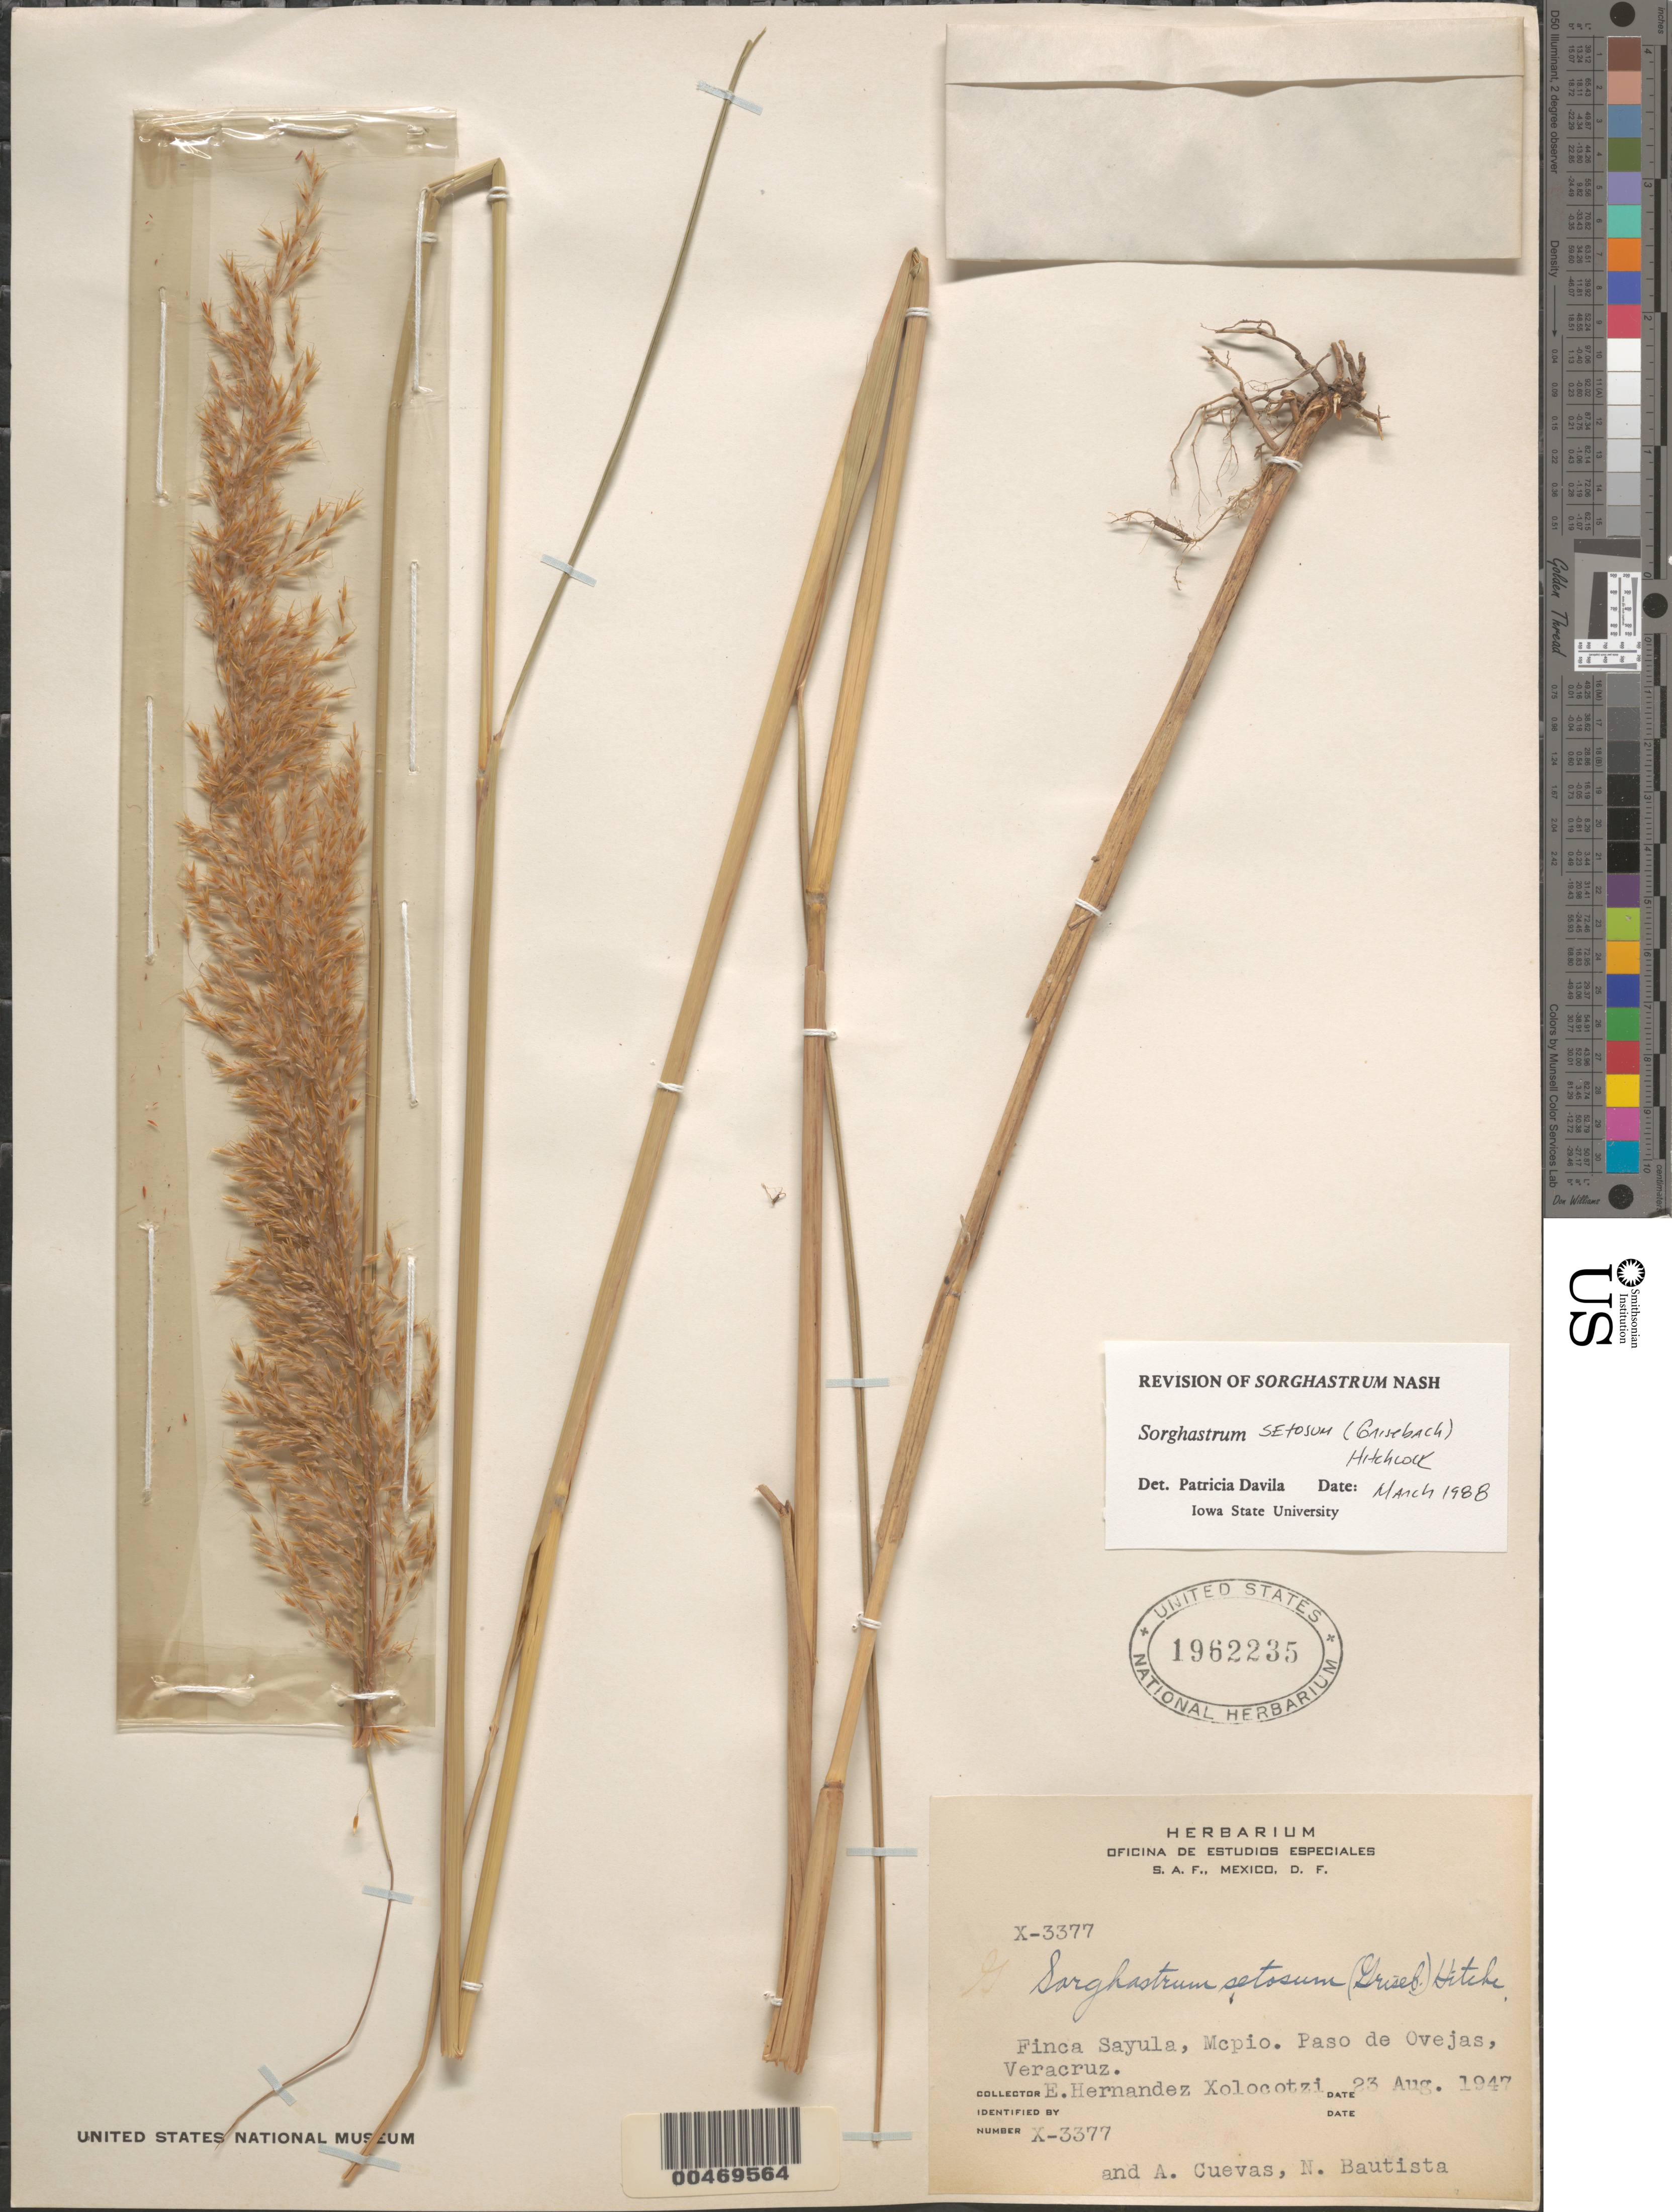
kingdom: Plantae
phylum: Tracheophyta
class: Liliopsida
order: Poales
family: Poaceae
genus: Sorghastrum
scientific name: Sorghastrum setosum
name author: (Griseb.) Hitchc.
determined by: Dávila, P. D.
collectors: E. I. Hernández-X., A. Cuevas & N. Bautista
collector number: X-3377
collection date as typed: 23 Aug 1947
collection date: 1947-08-23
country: Mexico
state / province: Veracruz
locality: Finca Sayula, Mun Paso de Ovejas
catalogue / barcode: US 1962235